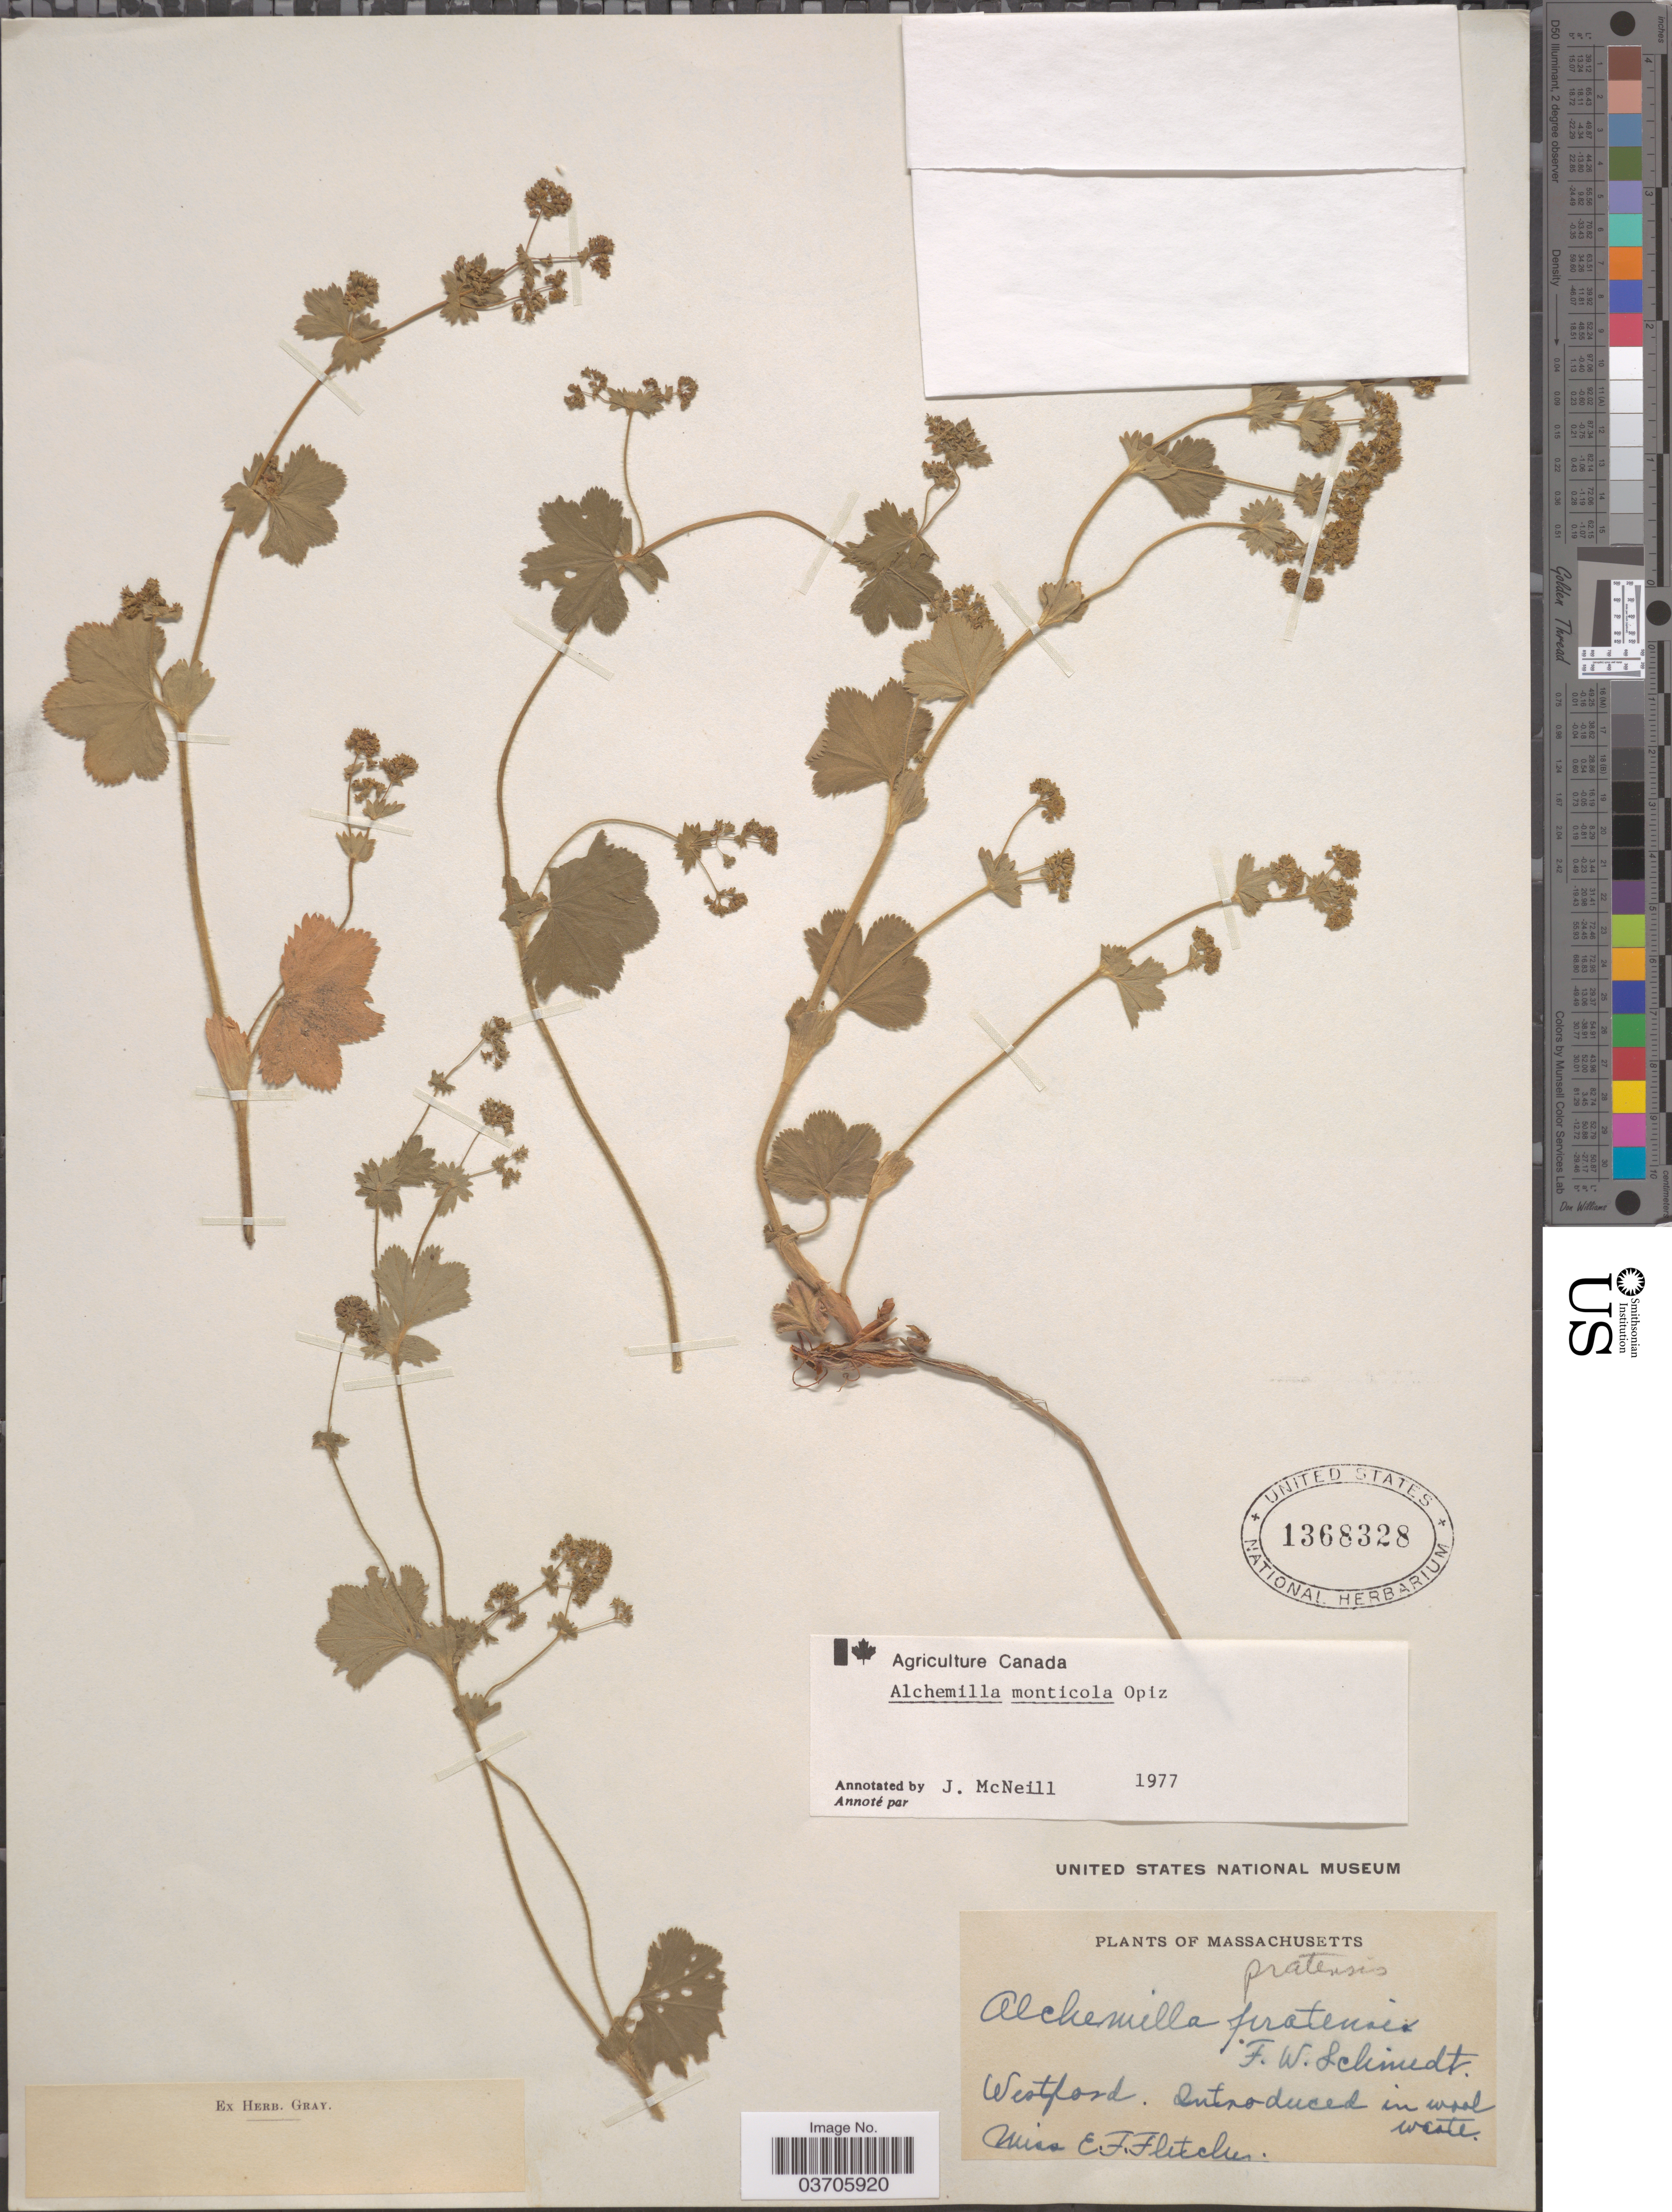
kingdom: Plantae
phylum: Tracheophyta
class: Magnoliopsida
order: Rosales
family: Rosaceae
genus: Alchemilla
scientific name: Alchemilla monticola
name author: Opiz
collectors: E. Fletcher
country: United States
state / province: Massachusetts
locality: Westford.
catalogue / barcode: US 1368328